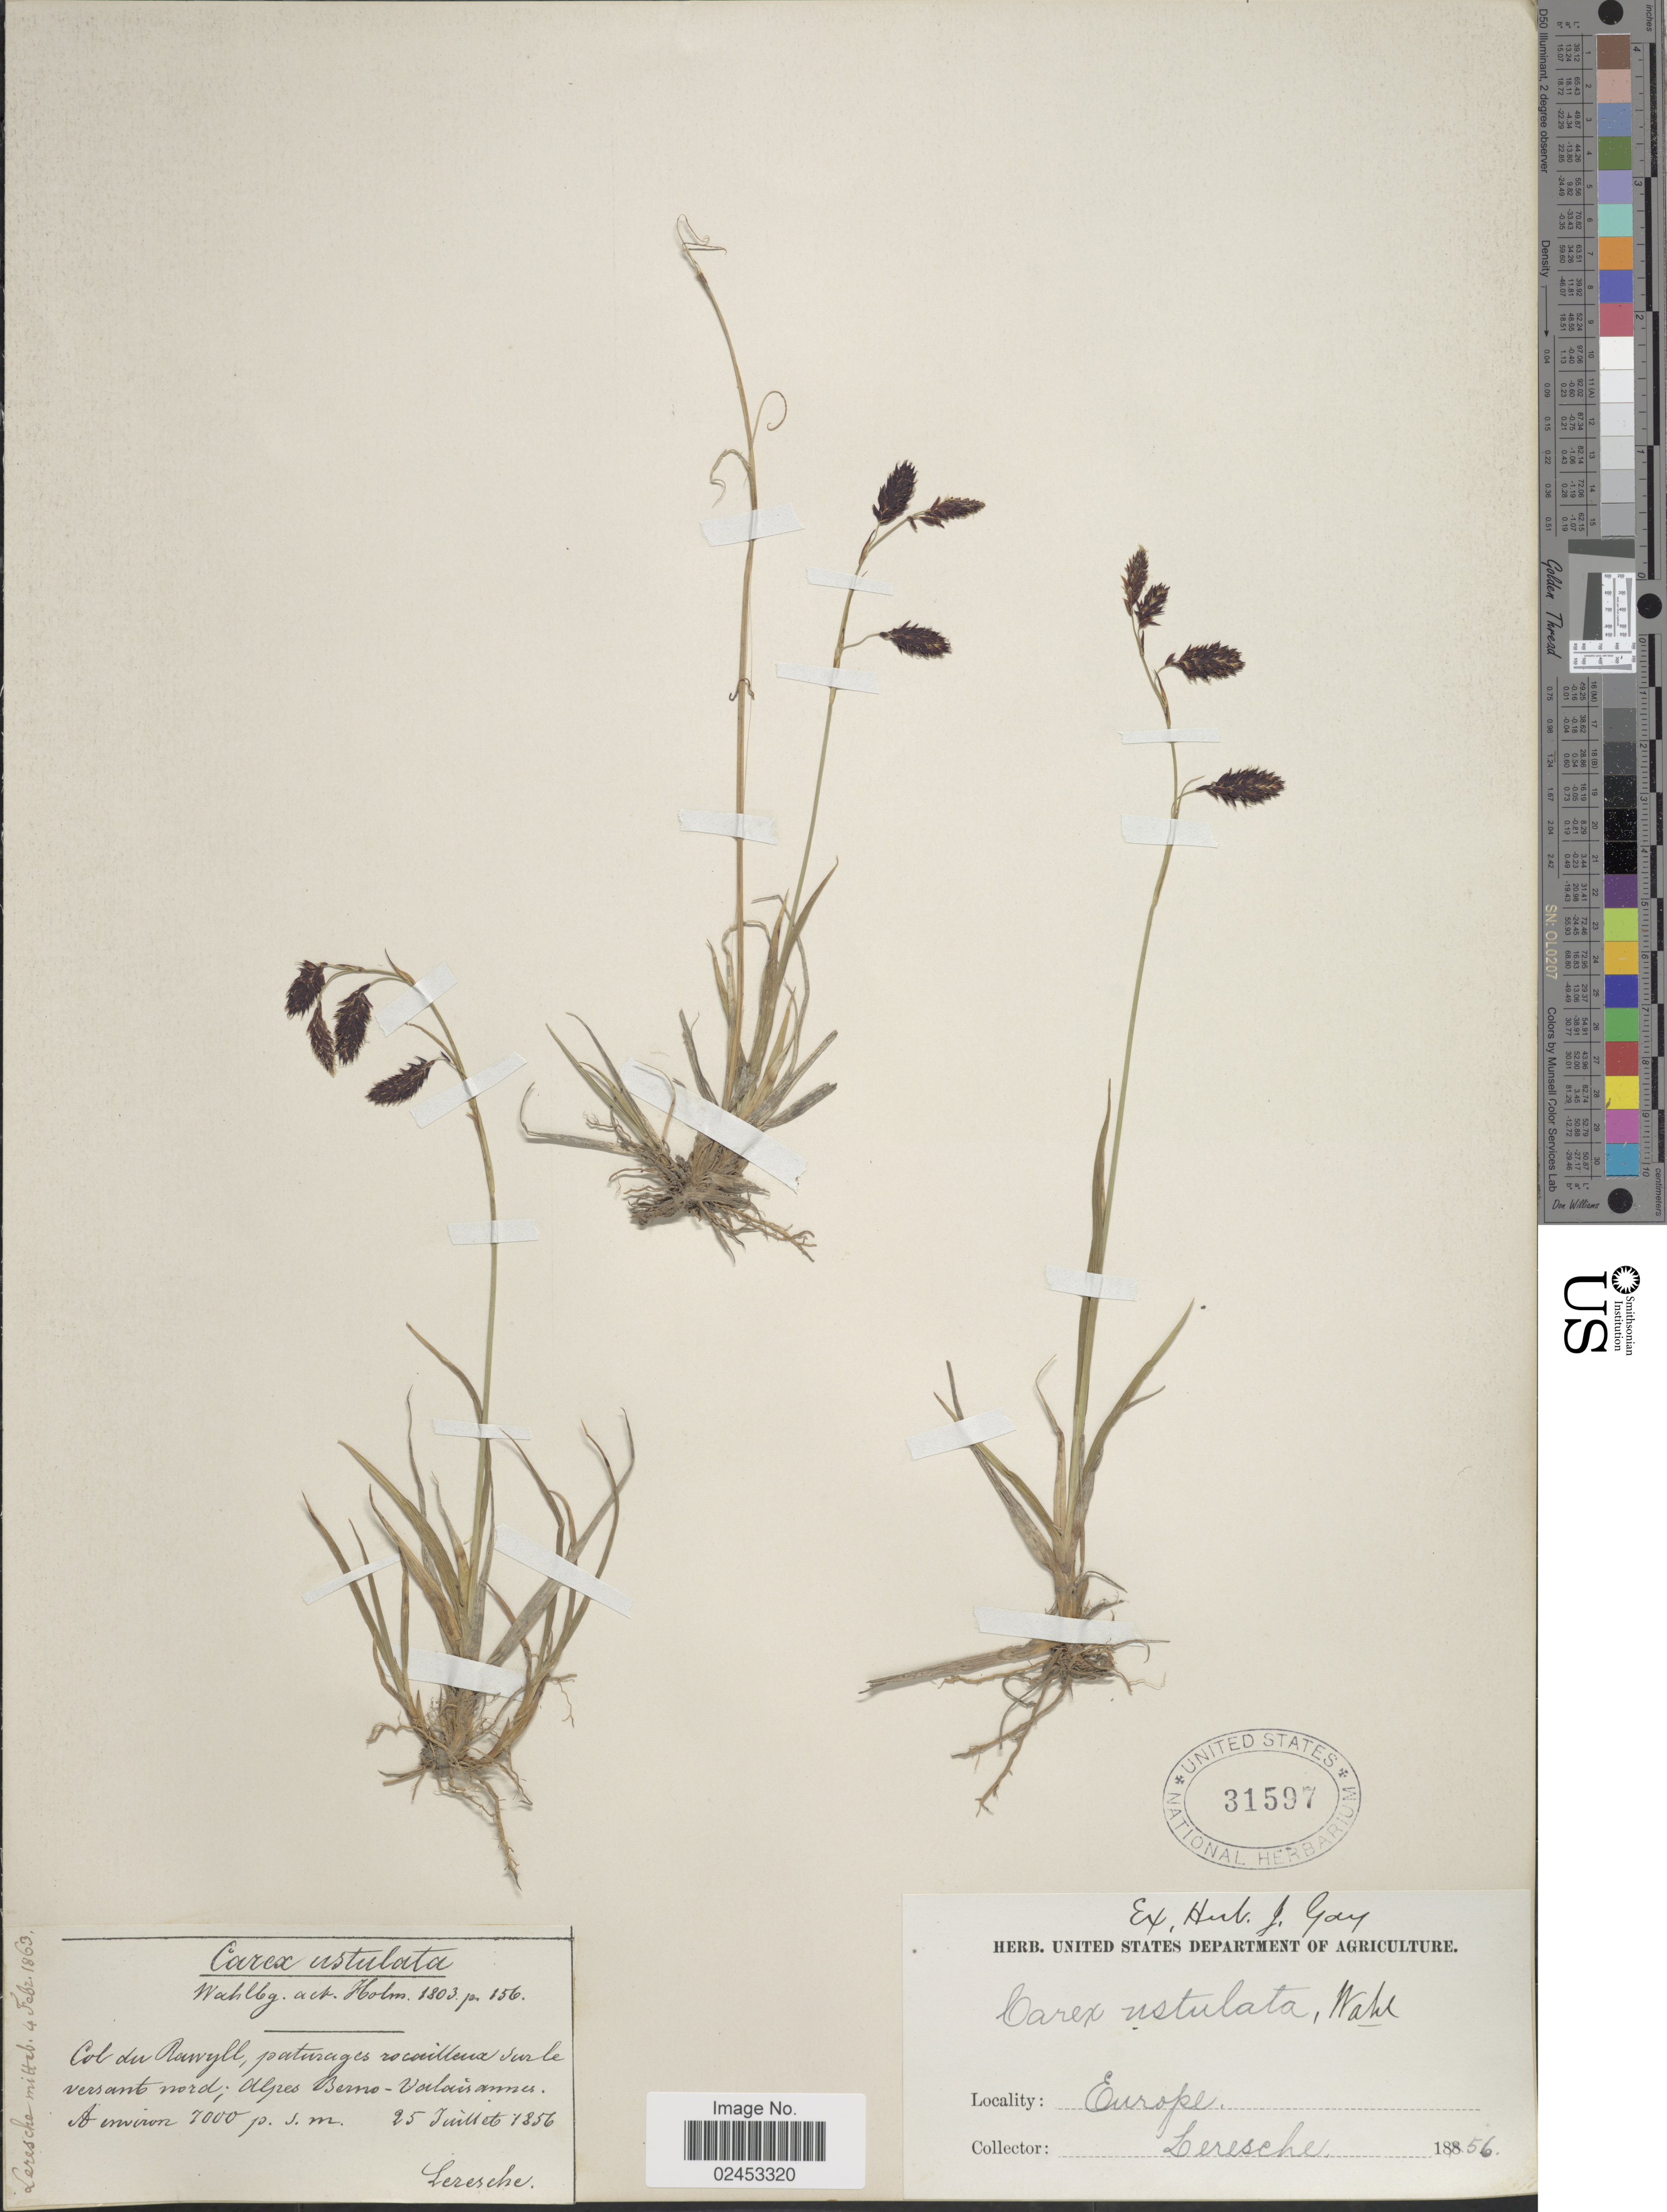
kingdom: Plantae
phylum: Tracheophyta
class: Liliopsida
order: Poales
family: Cyperaceae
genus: Carex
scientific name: Carex atrofusca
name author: Schkuhr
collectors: Leresche, --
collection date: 1856-06-25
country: Switzerland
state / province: Bern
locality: Col du Rawyl, paturages rocailleux sur le versant nord; Alpes Berno-Valais annes A environ.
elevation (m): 7000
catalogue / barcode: US 31597